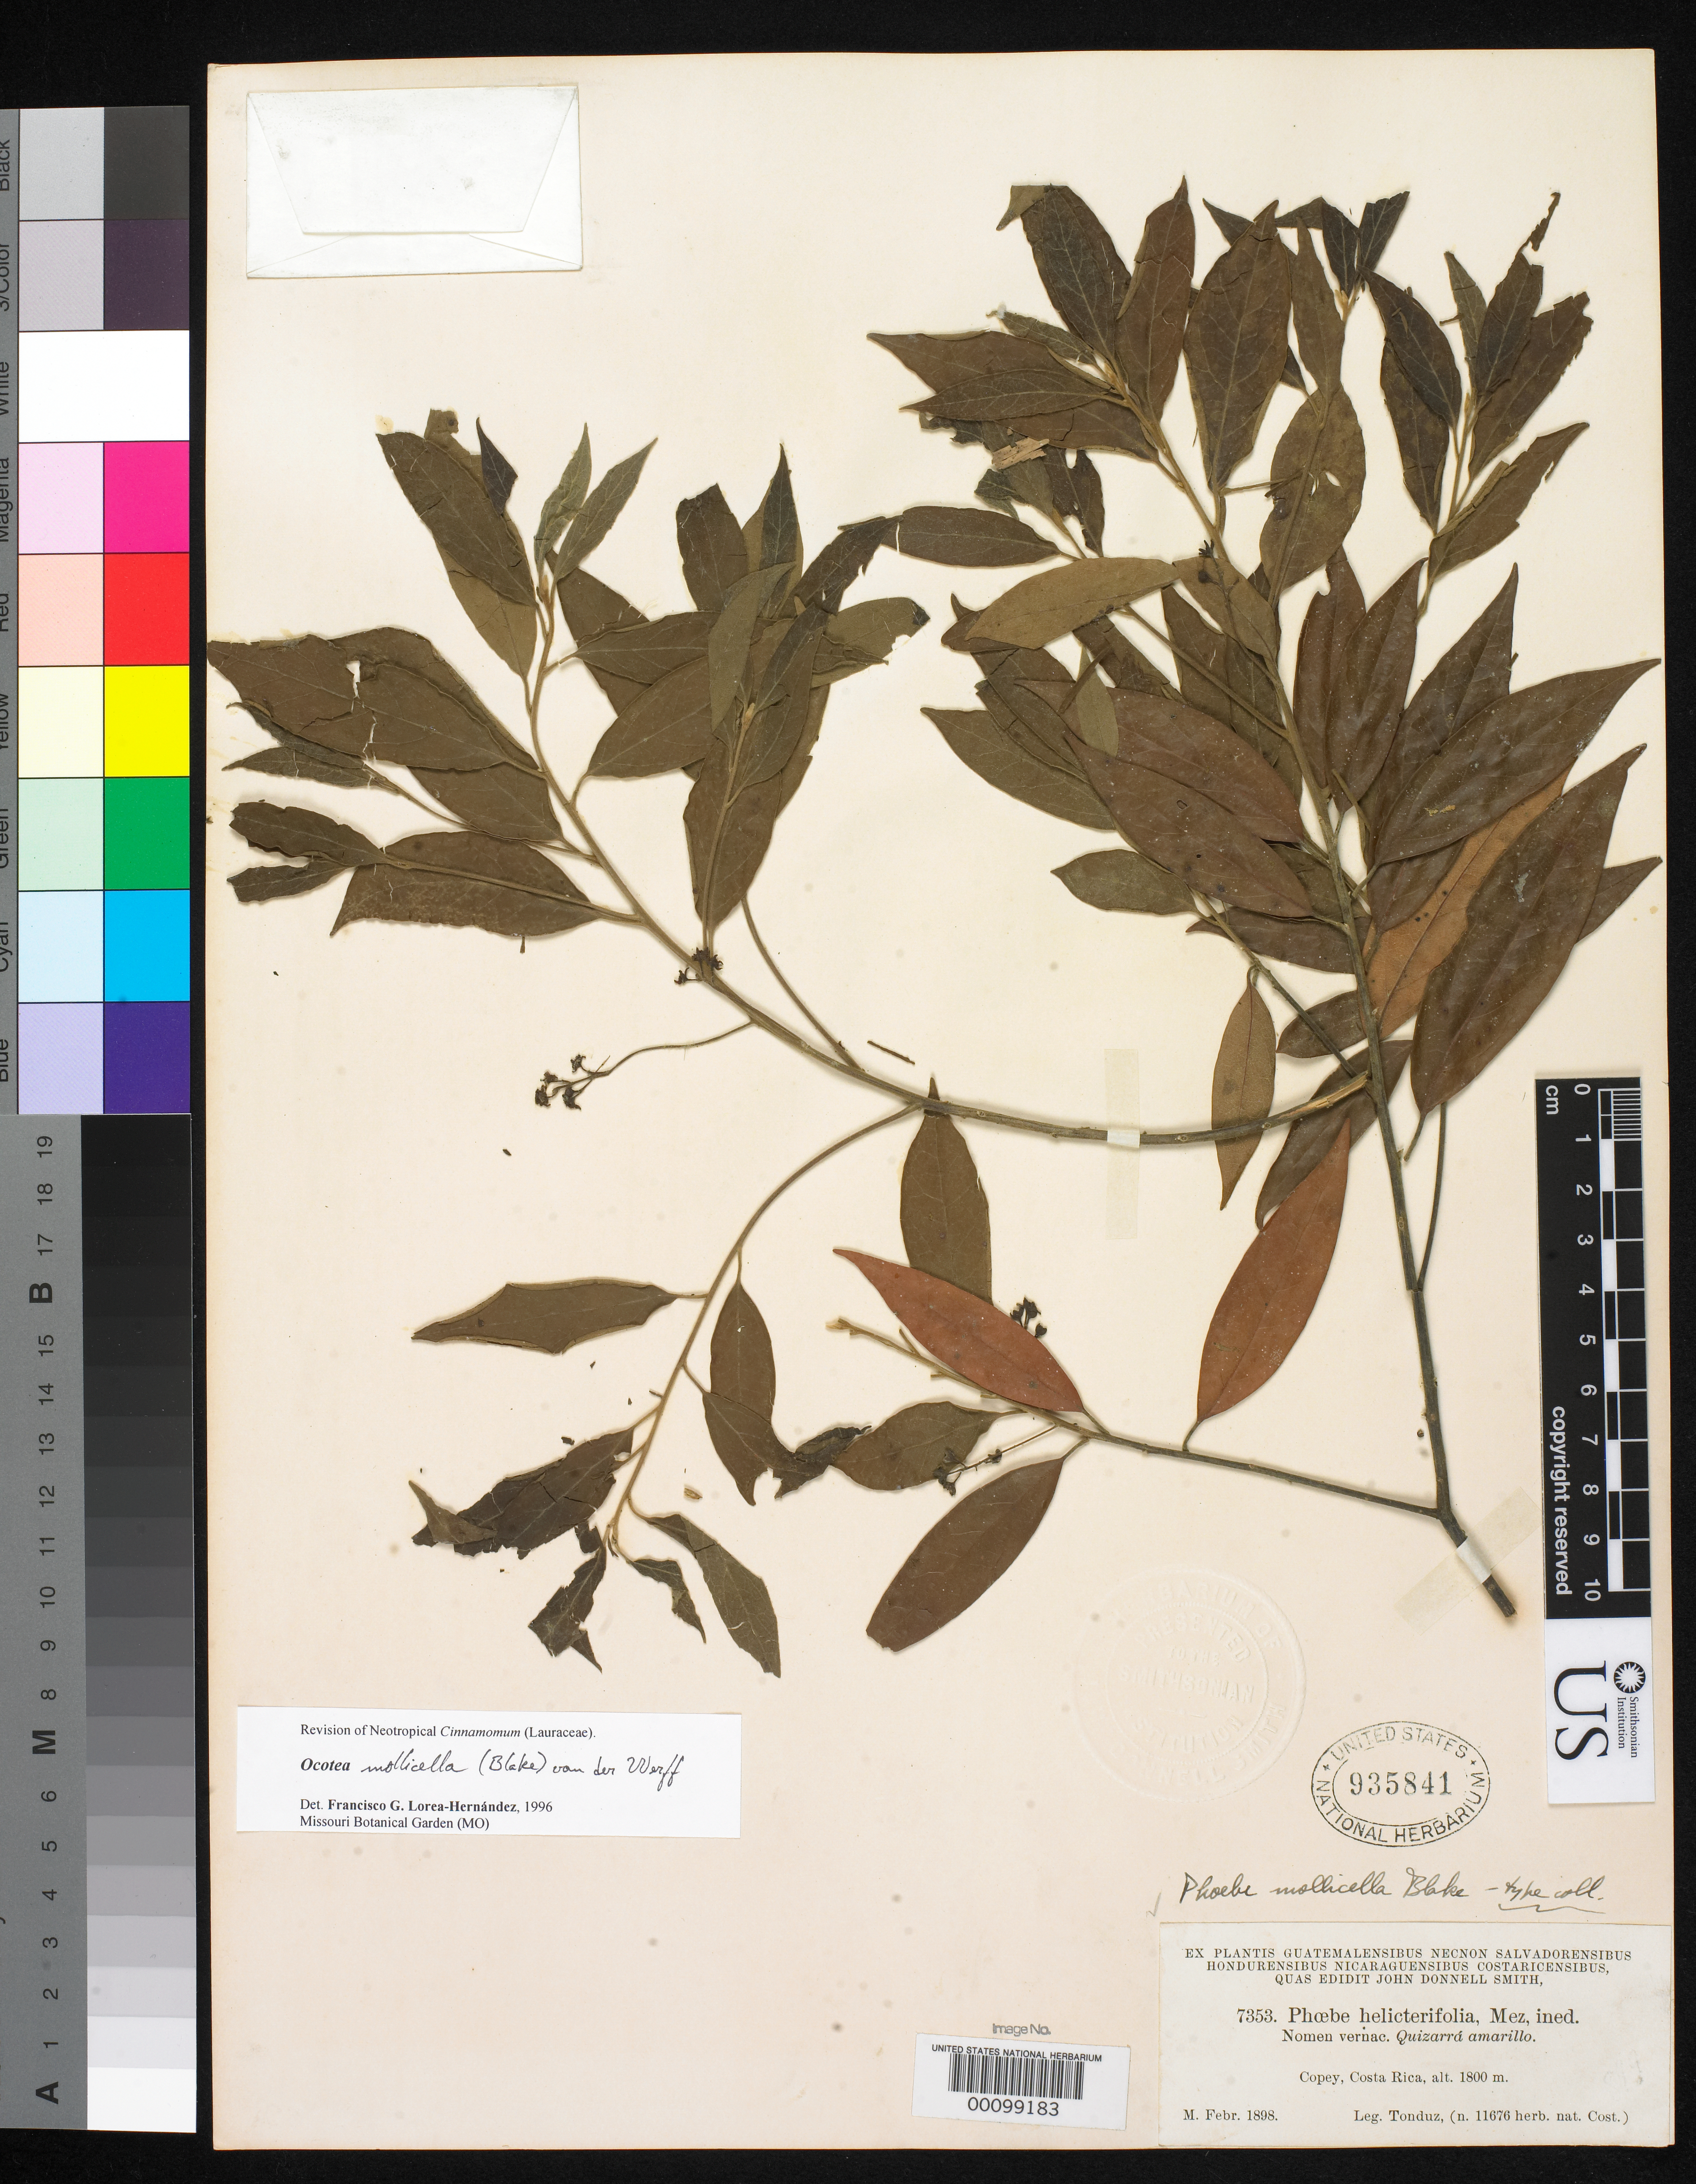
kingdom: Plantae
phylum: Tracheophyta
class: Magnoliopsida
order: Laurales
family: Lauraceae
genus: Phoebe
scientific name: Phoebe mollicella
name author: S.F. Blake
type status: Isotype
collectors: A. Tonduz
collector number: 11676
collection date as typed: Feb 1898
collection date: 1898-02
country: Costa Rica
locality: Copey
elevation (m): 1800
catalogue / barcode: US 935841